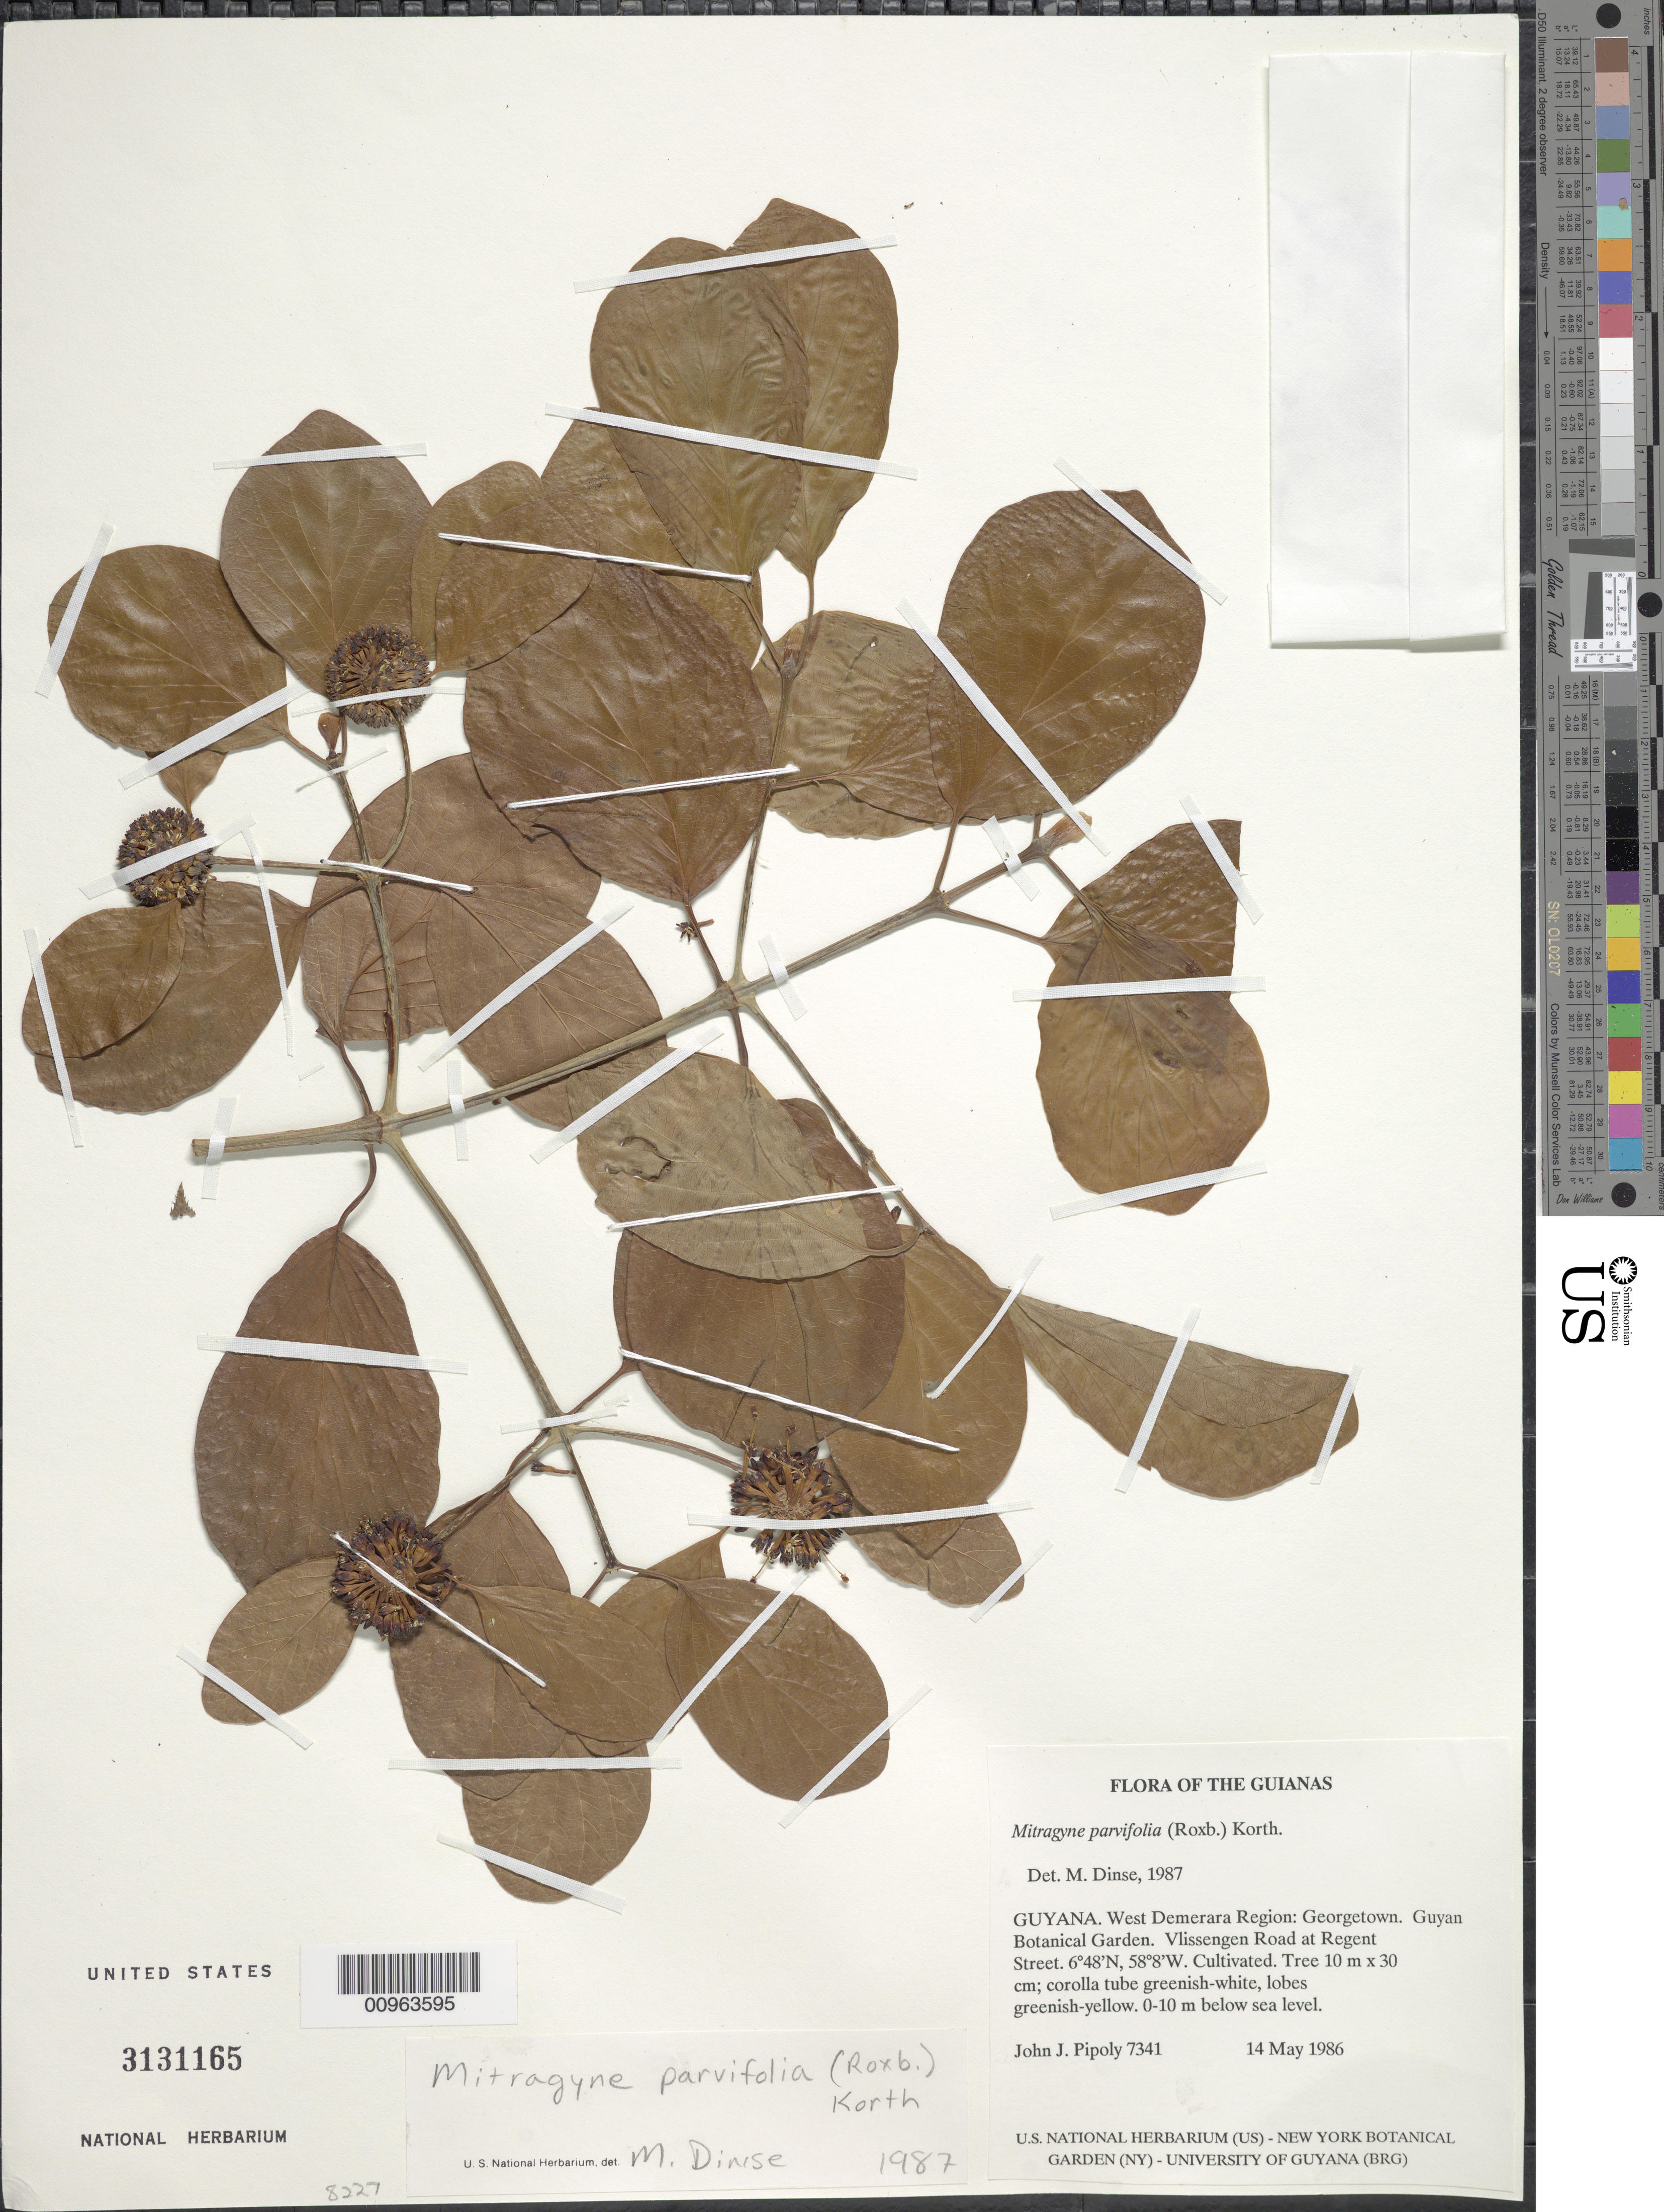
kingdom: Plantae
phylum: Tracheophyta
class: Magnoliopsida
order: Gentianales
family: Rubiaceae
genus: Mitragyna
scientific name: Mitragyna parvifolia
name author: (Roxb.) Korth.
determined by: Dinse, M.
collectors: J. J. Pipoly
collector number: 7341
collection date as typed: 14 May 1986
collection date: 1986-05-14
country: Guyana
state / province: Demerara-Mahaica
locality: Georgetown. Guyana Botanical Garden. Vlissengen Road at Regent Street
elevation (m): -3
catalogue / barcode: US 3131165